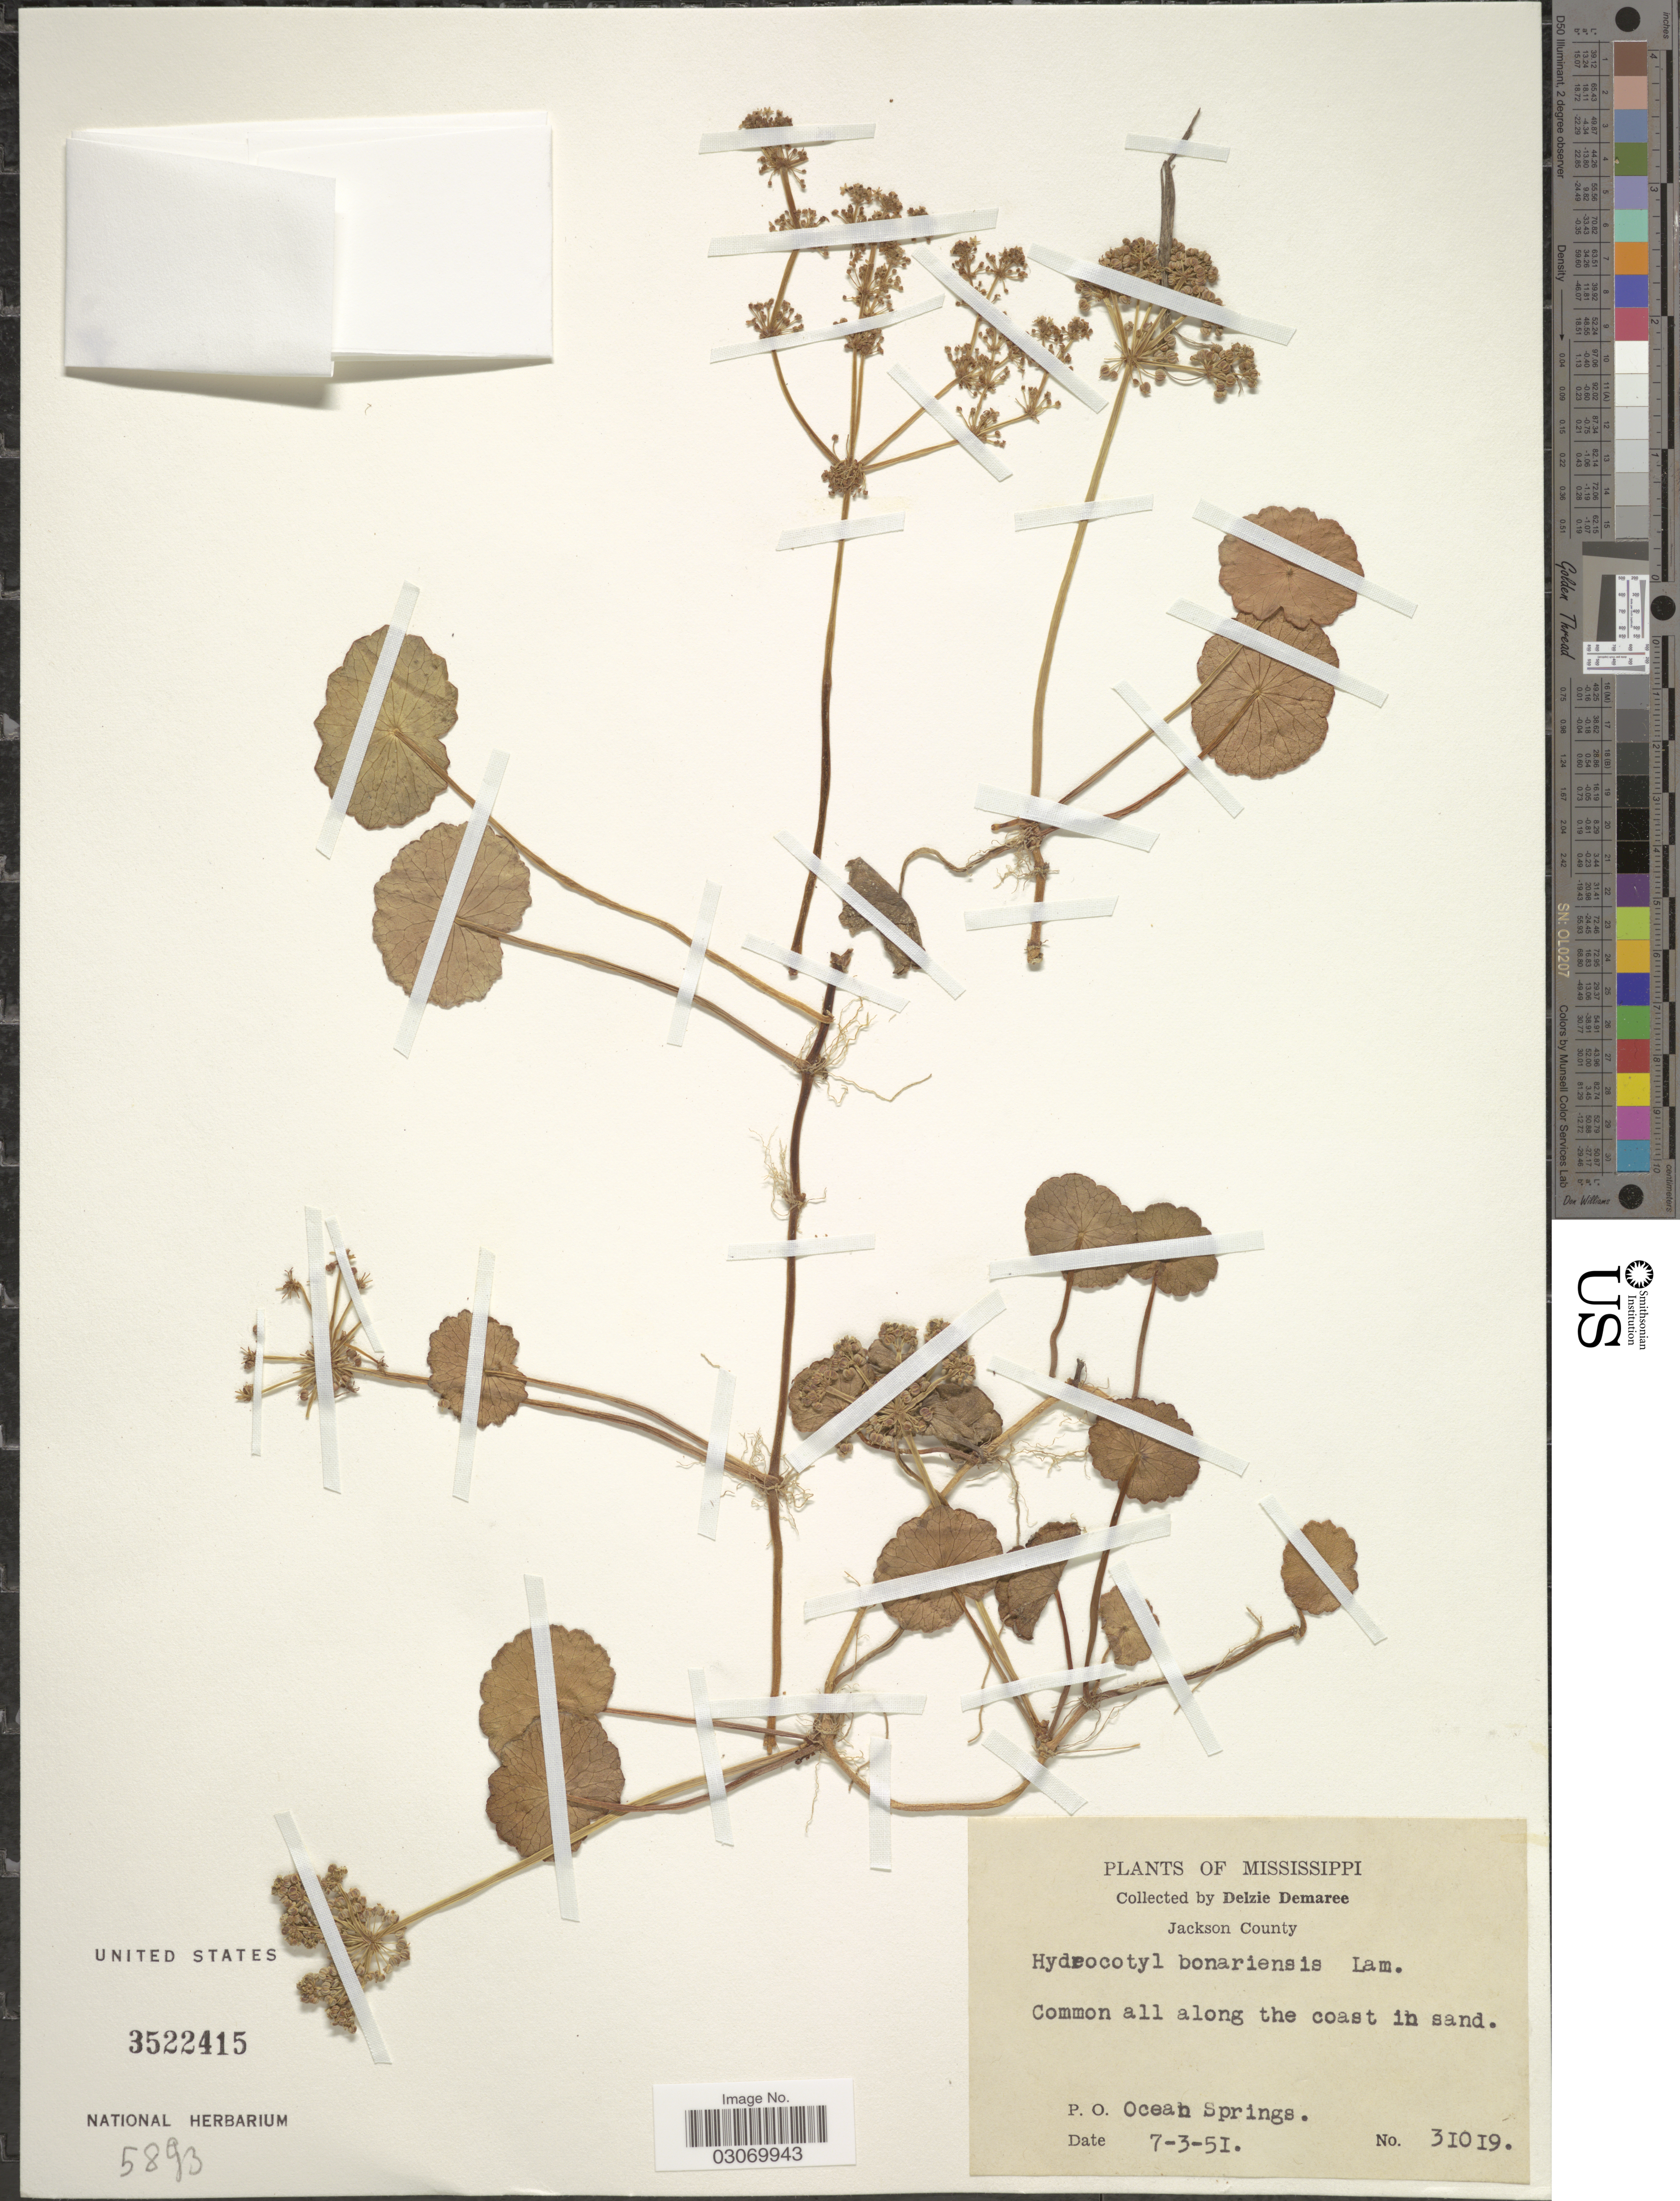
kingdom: Plantae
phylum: Tracheophyta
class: Magnoliopsida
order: Apiales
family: Araliaceae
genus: Hydrocotyle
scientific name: Hydrocotyle bonariensis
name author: Lam.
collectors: D. Demaree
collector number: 31019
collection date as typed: Transcribed d/m/y: 3/7/51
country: United States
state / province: Mississippi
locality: Jackson County, Common all along the coast in sand, P.O. Ocean Springs.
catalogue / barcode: US 3522415